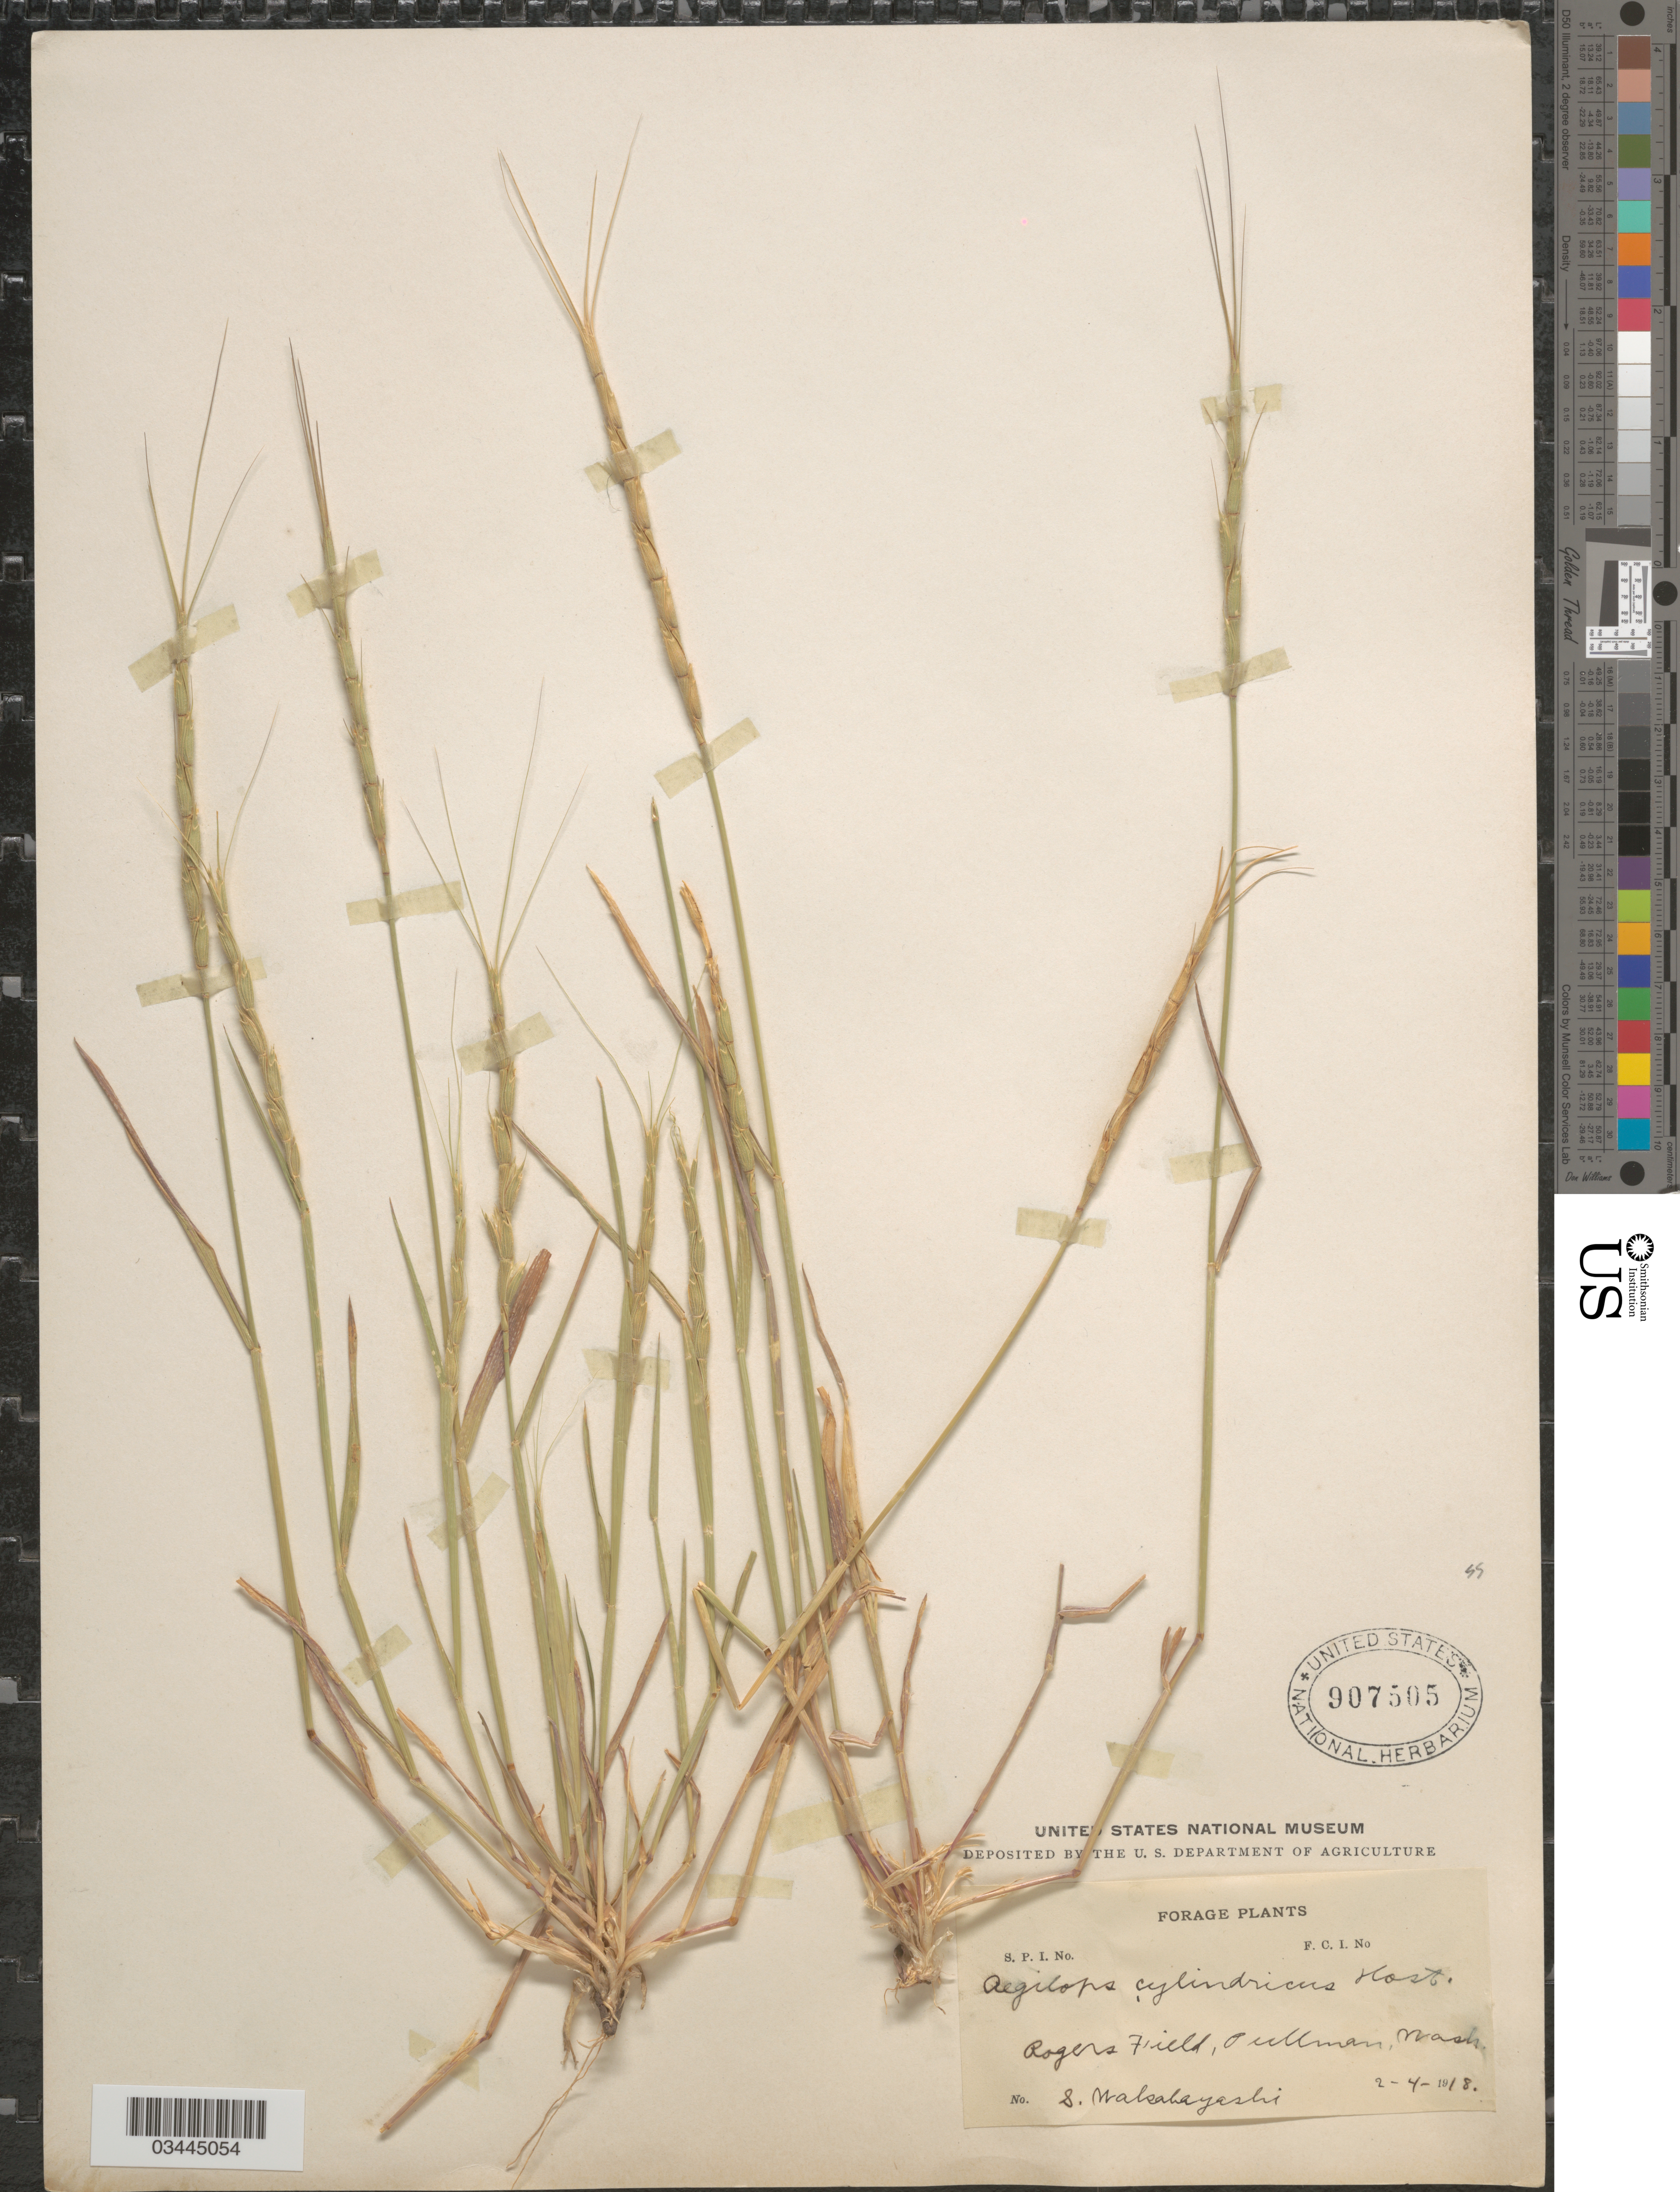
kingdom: Plantae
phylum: Tracheophyta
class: Liliopsida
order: Poales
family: Poaceae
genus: Aegilops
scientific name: Aegilops cylindrica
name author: Host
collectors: S. Wakahayashi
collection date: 1918-04-02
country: United States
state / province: Washington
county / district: Whitman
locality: Rogers Field, Pullman.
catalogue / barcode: US 907505